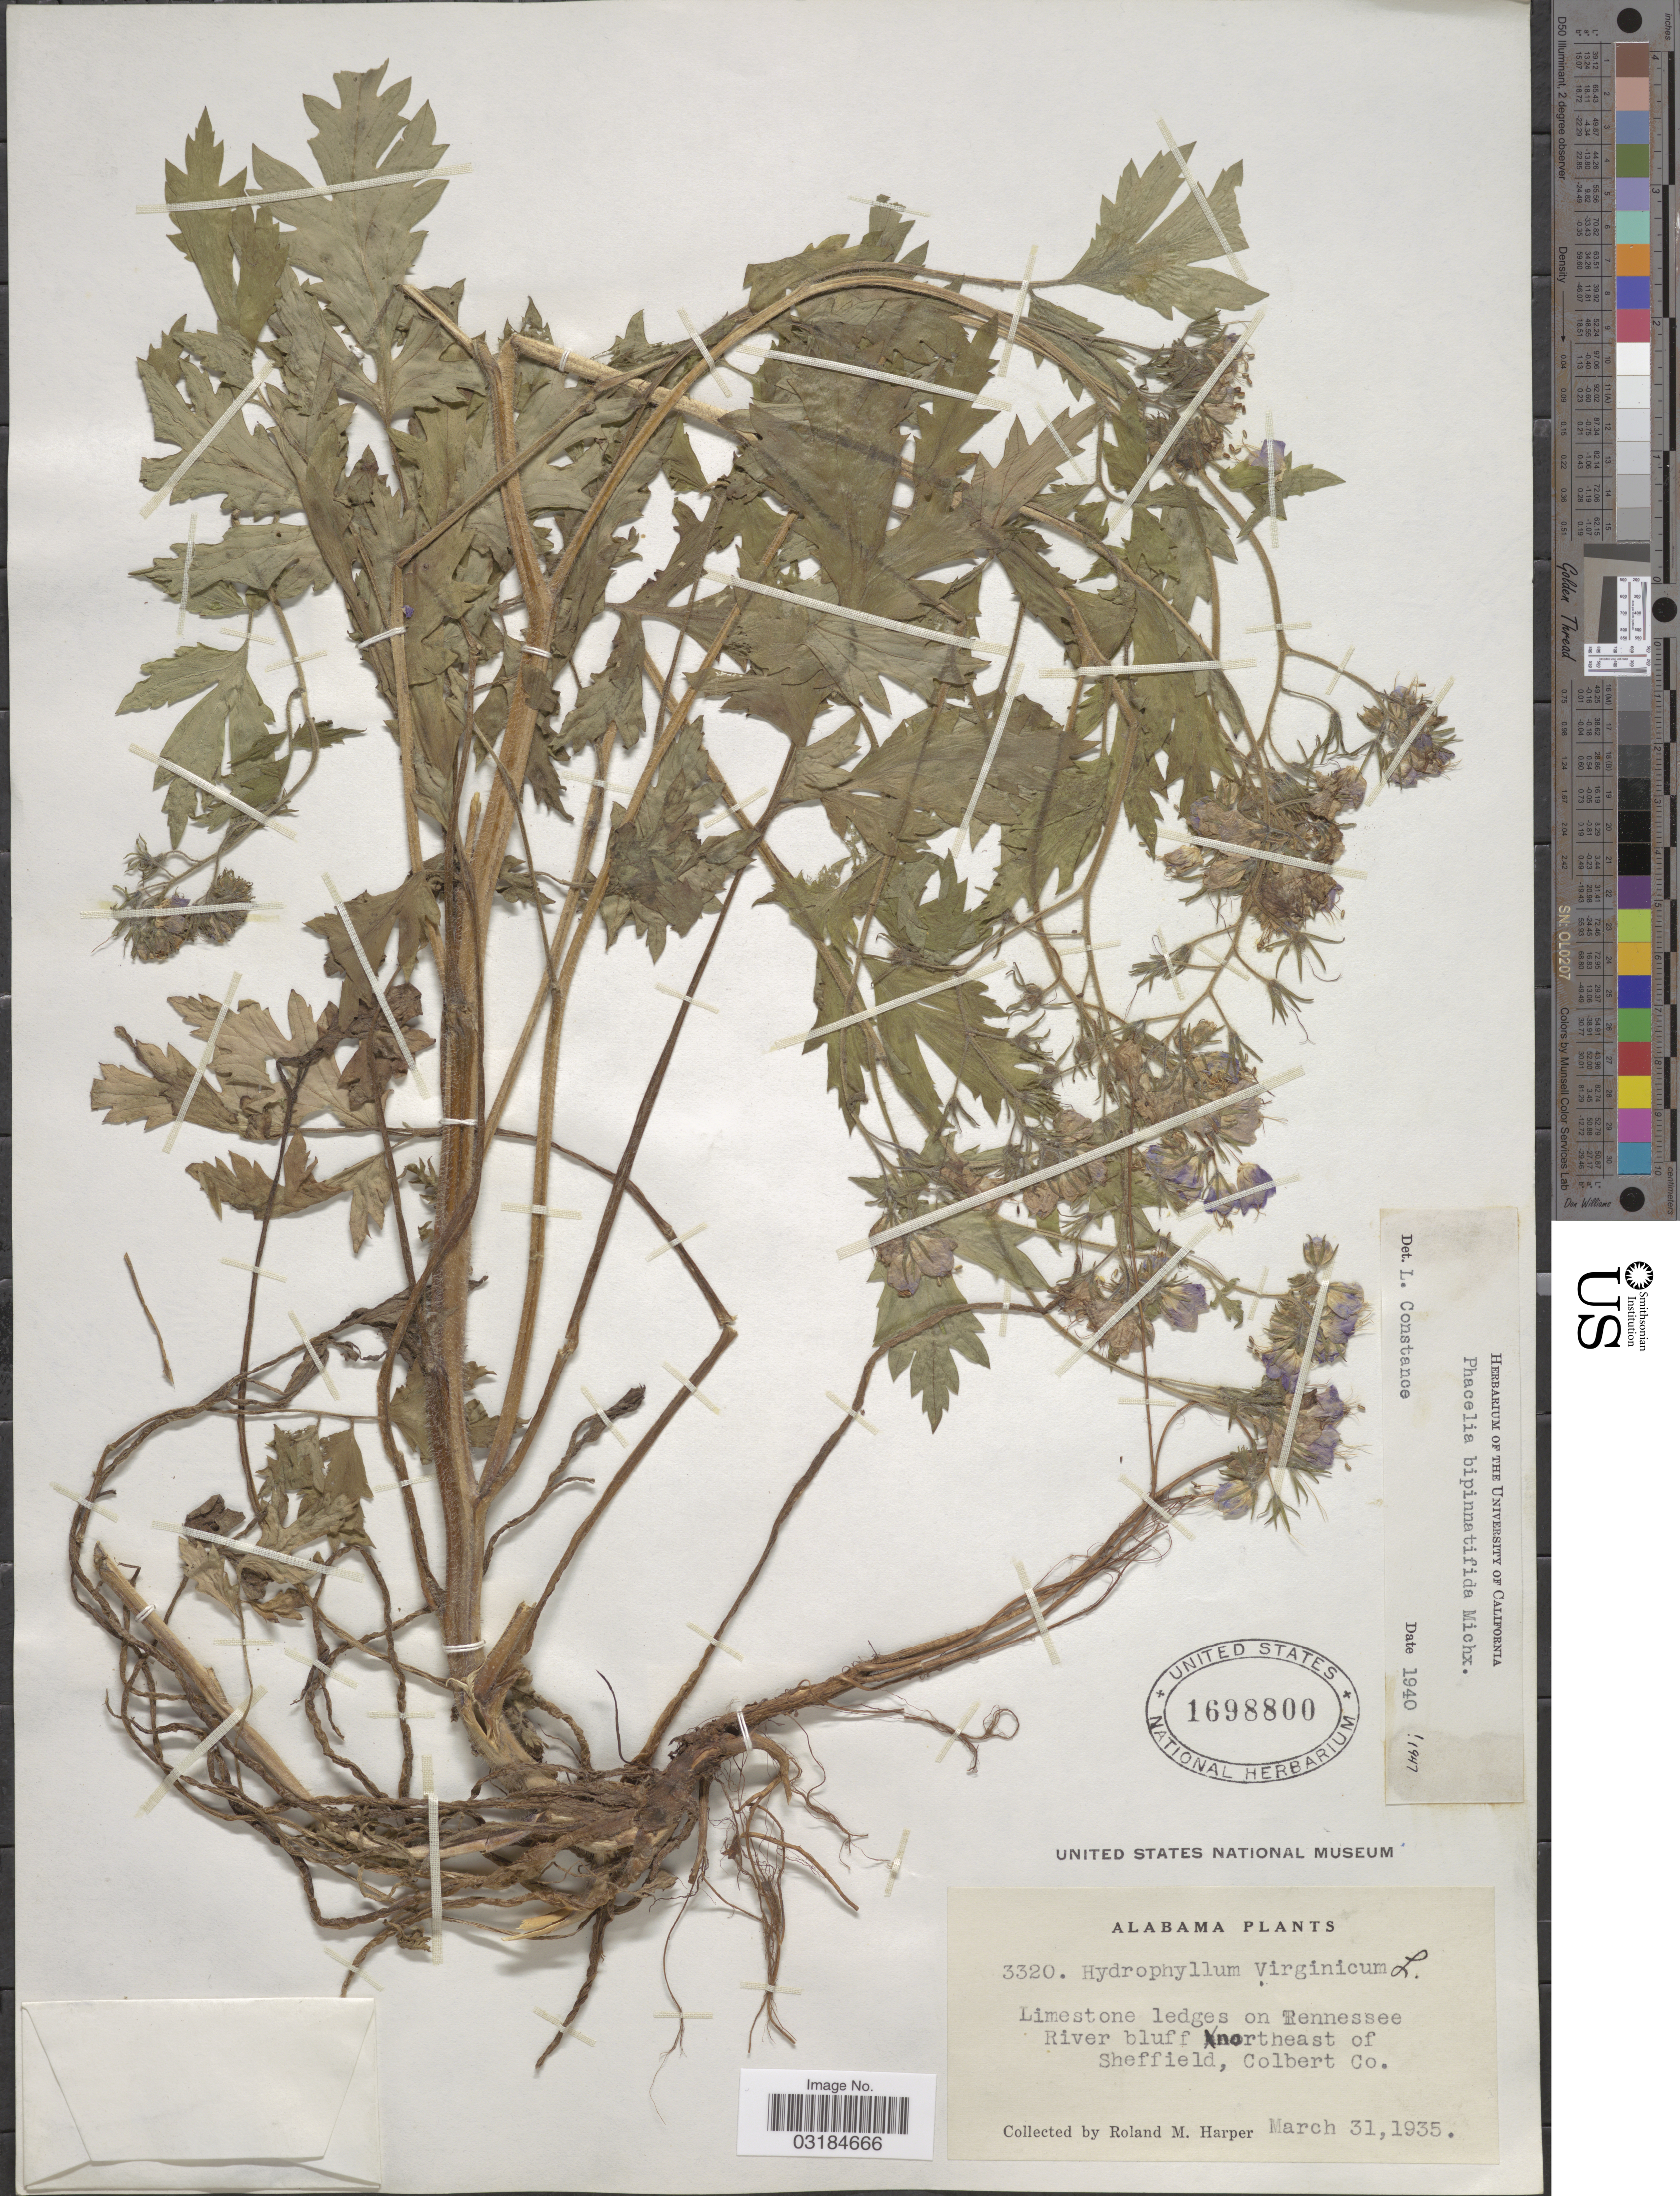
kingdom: Plantae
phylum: Tracheophyta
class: Magnoliopsida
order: Boraginales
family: Hydrophyllaceae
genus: Phacelia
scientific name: Phacelia bipinnatifida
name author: (Atwood) Michx.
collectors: R. M. Harper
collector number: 3320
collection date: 1935-03-31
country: United States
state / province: Alabama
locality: Limestone ledges on Tennessee River bluff northeast of Sheffield, Colbert Co.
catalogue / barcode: US 1698800